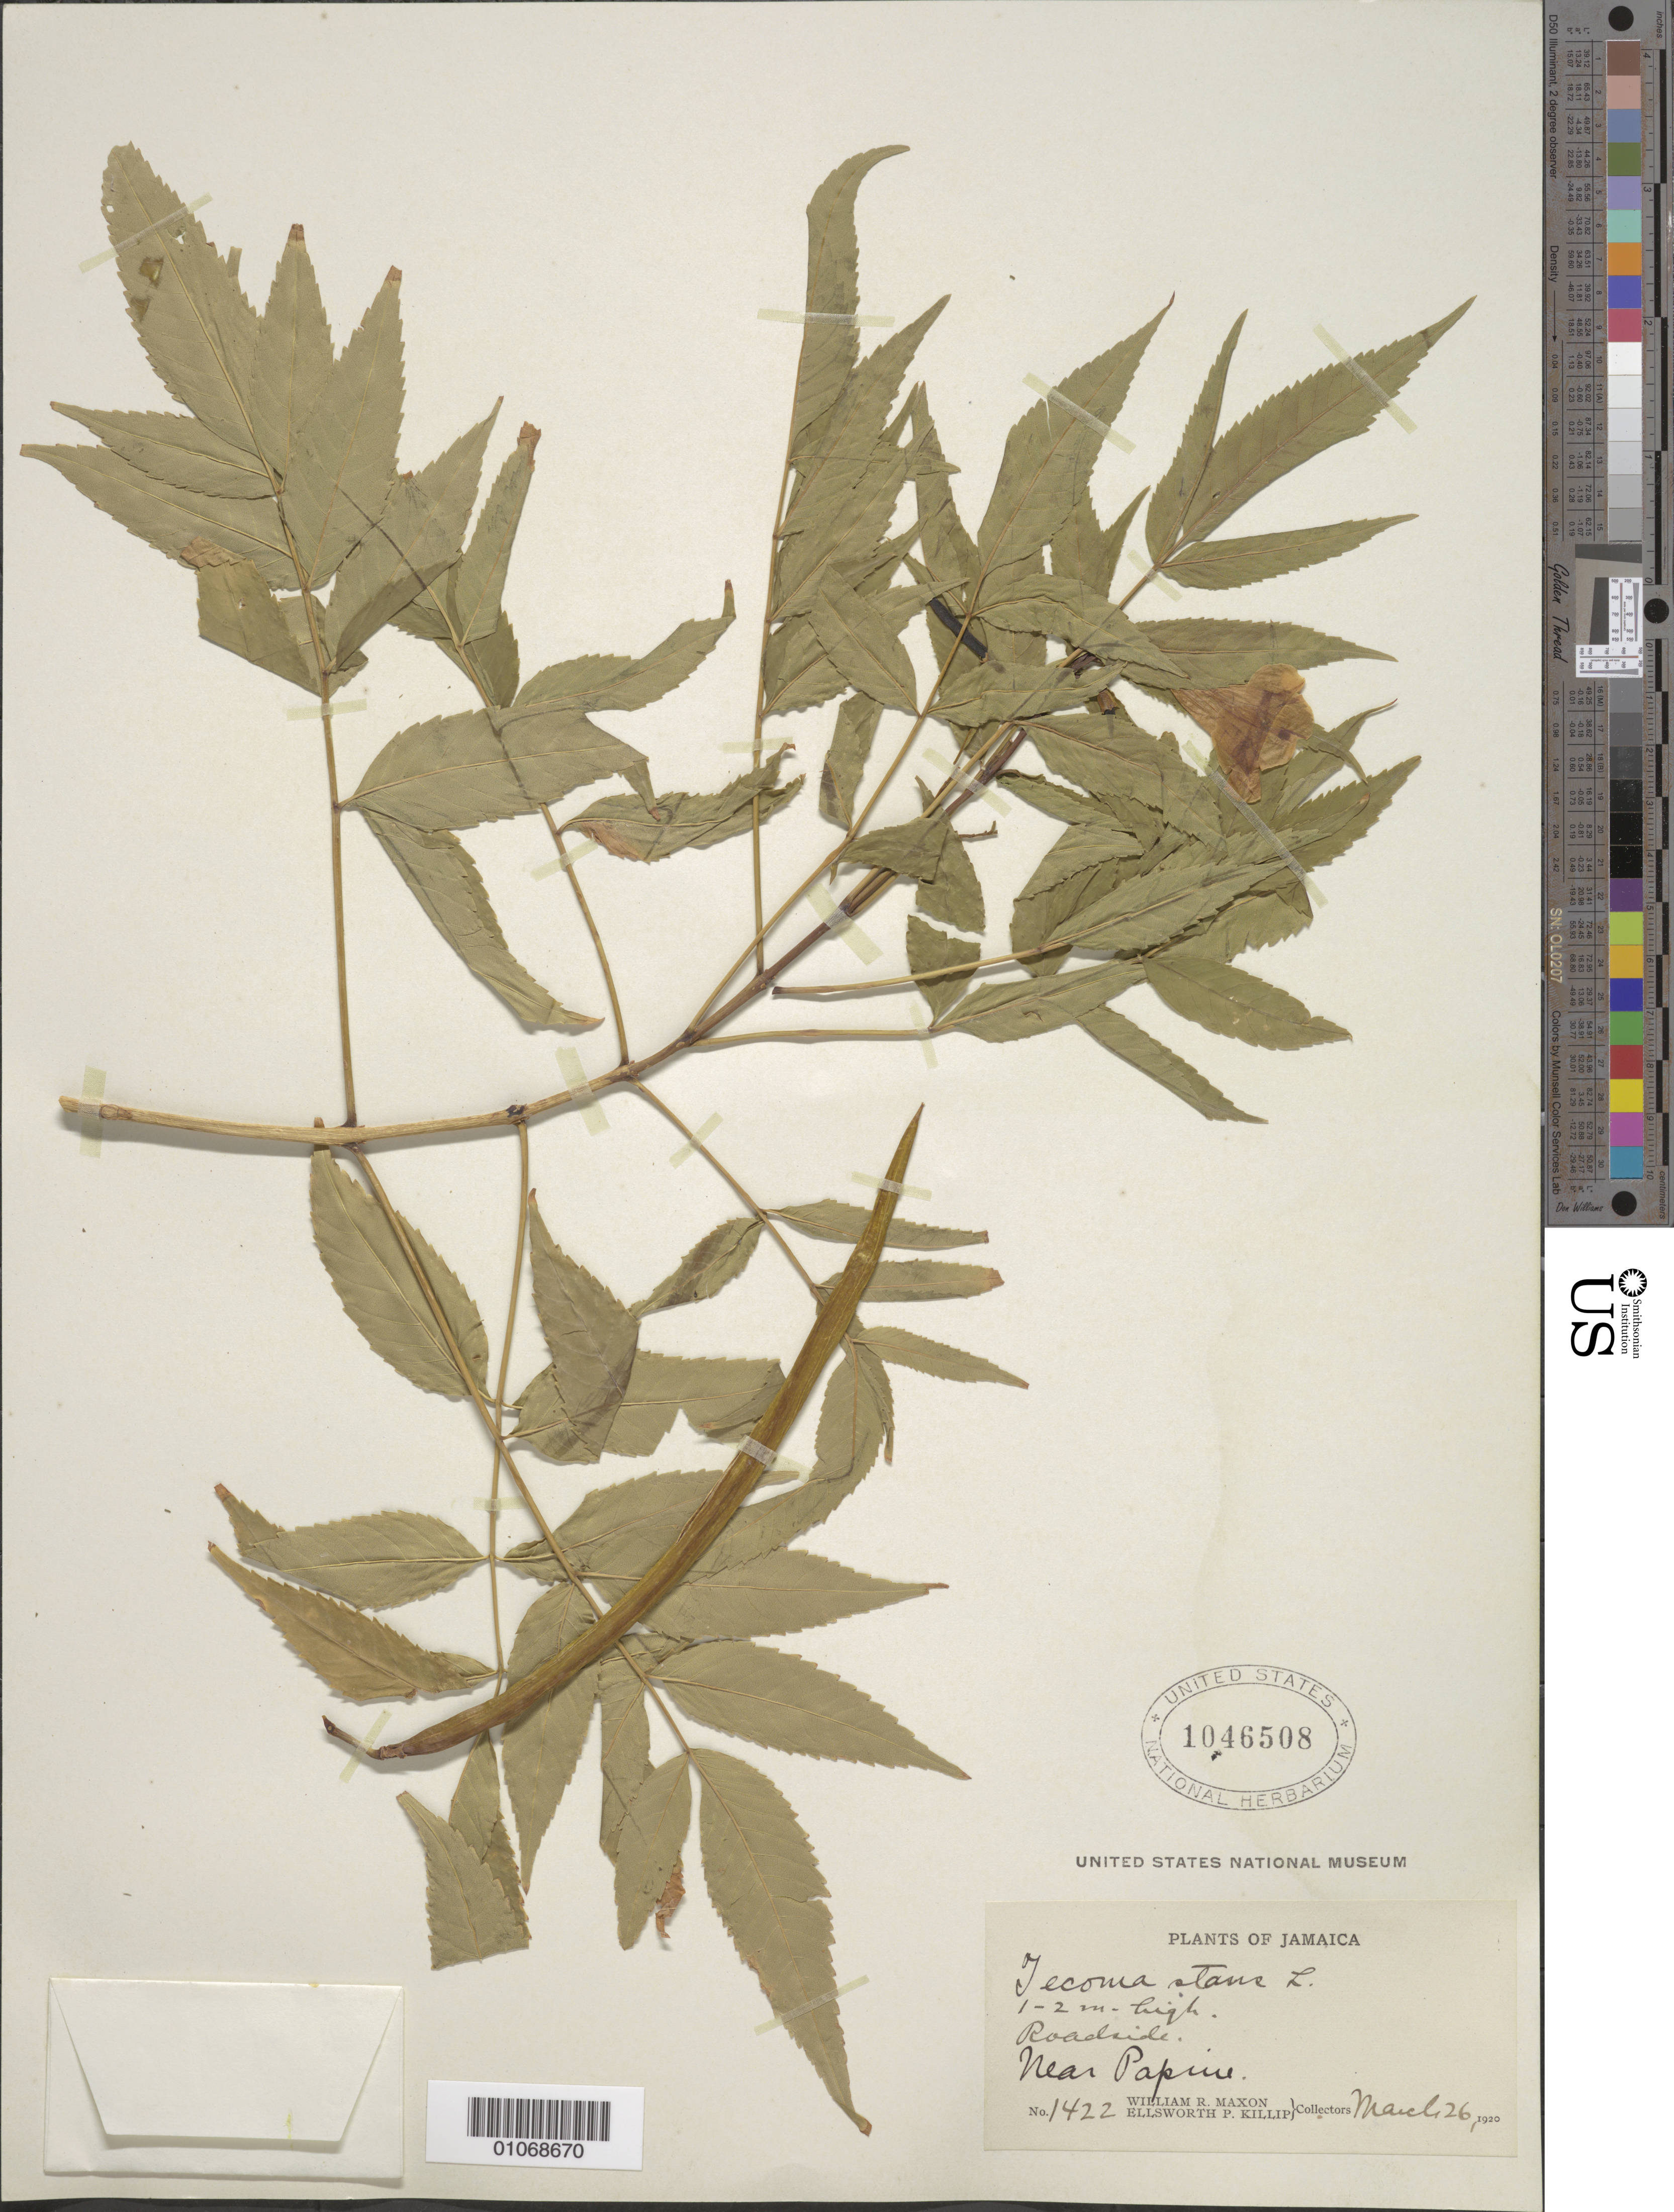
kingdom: Plantae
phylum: Tracheophyta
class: Magnoliopsida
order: Lamiales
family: Bignoniaceae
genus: Tecoma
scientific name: Tecoma stans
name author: (L.) Juss. ex Kunth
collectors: W. R. Maxon & E. P. Killip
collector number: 1422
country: Jamaica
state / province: Saint Andrew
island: Jamaica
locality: Roadside near Papine.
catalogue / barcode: US 1046508